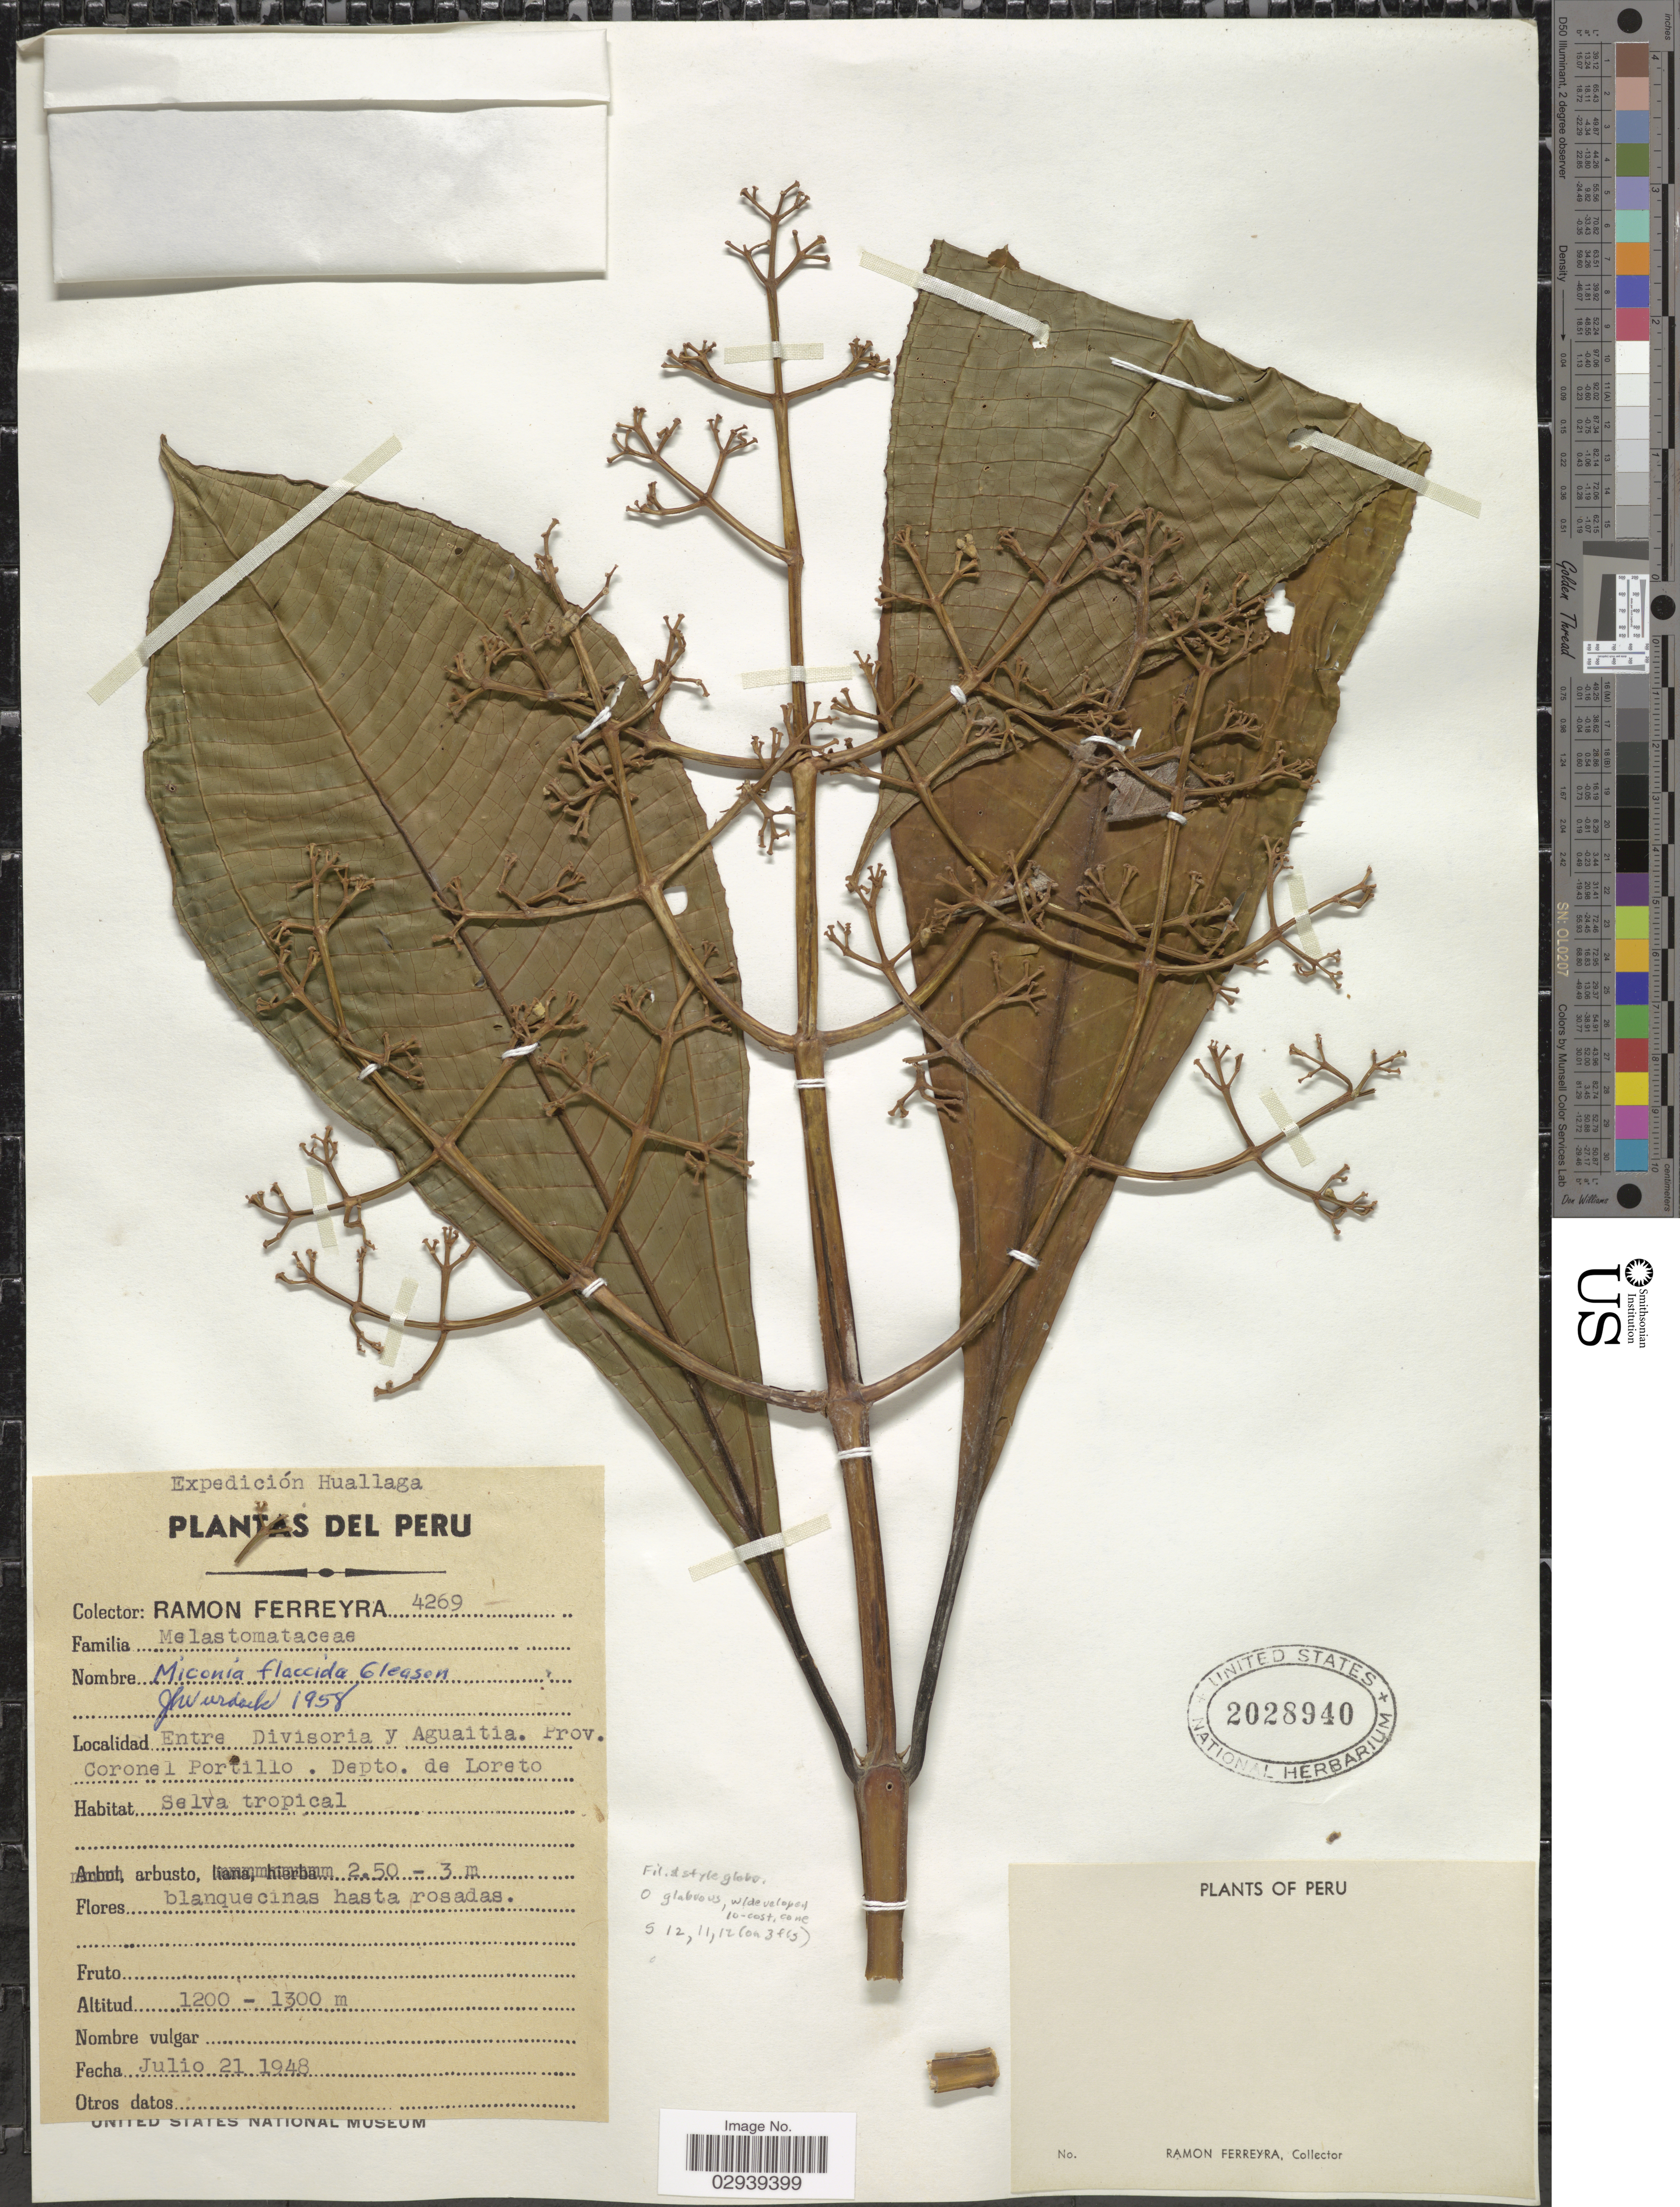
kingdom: Plantae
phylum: Tracheophyta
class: Magnoliopsida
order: Myrtales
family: Melastomataceae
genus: Miconia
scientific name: Miconia flaccida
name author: Gleason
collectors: R. A. Ferreyra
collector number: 4269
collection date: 1948-07-21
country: Peru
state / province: Loreto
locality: Entre Divisoria y Aguaitia. Prov. Coronel Portillo. Depto. de Loreto.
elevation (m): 1200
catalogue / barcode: US 2028940